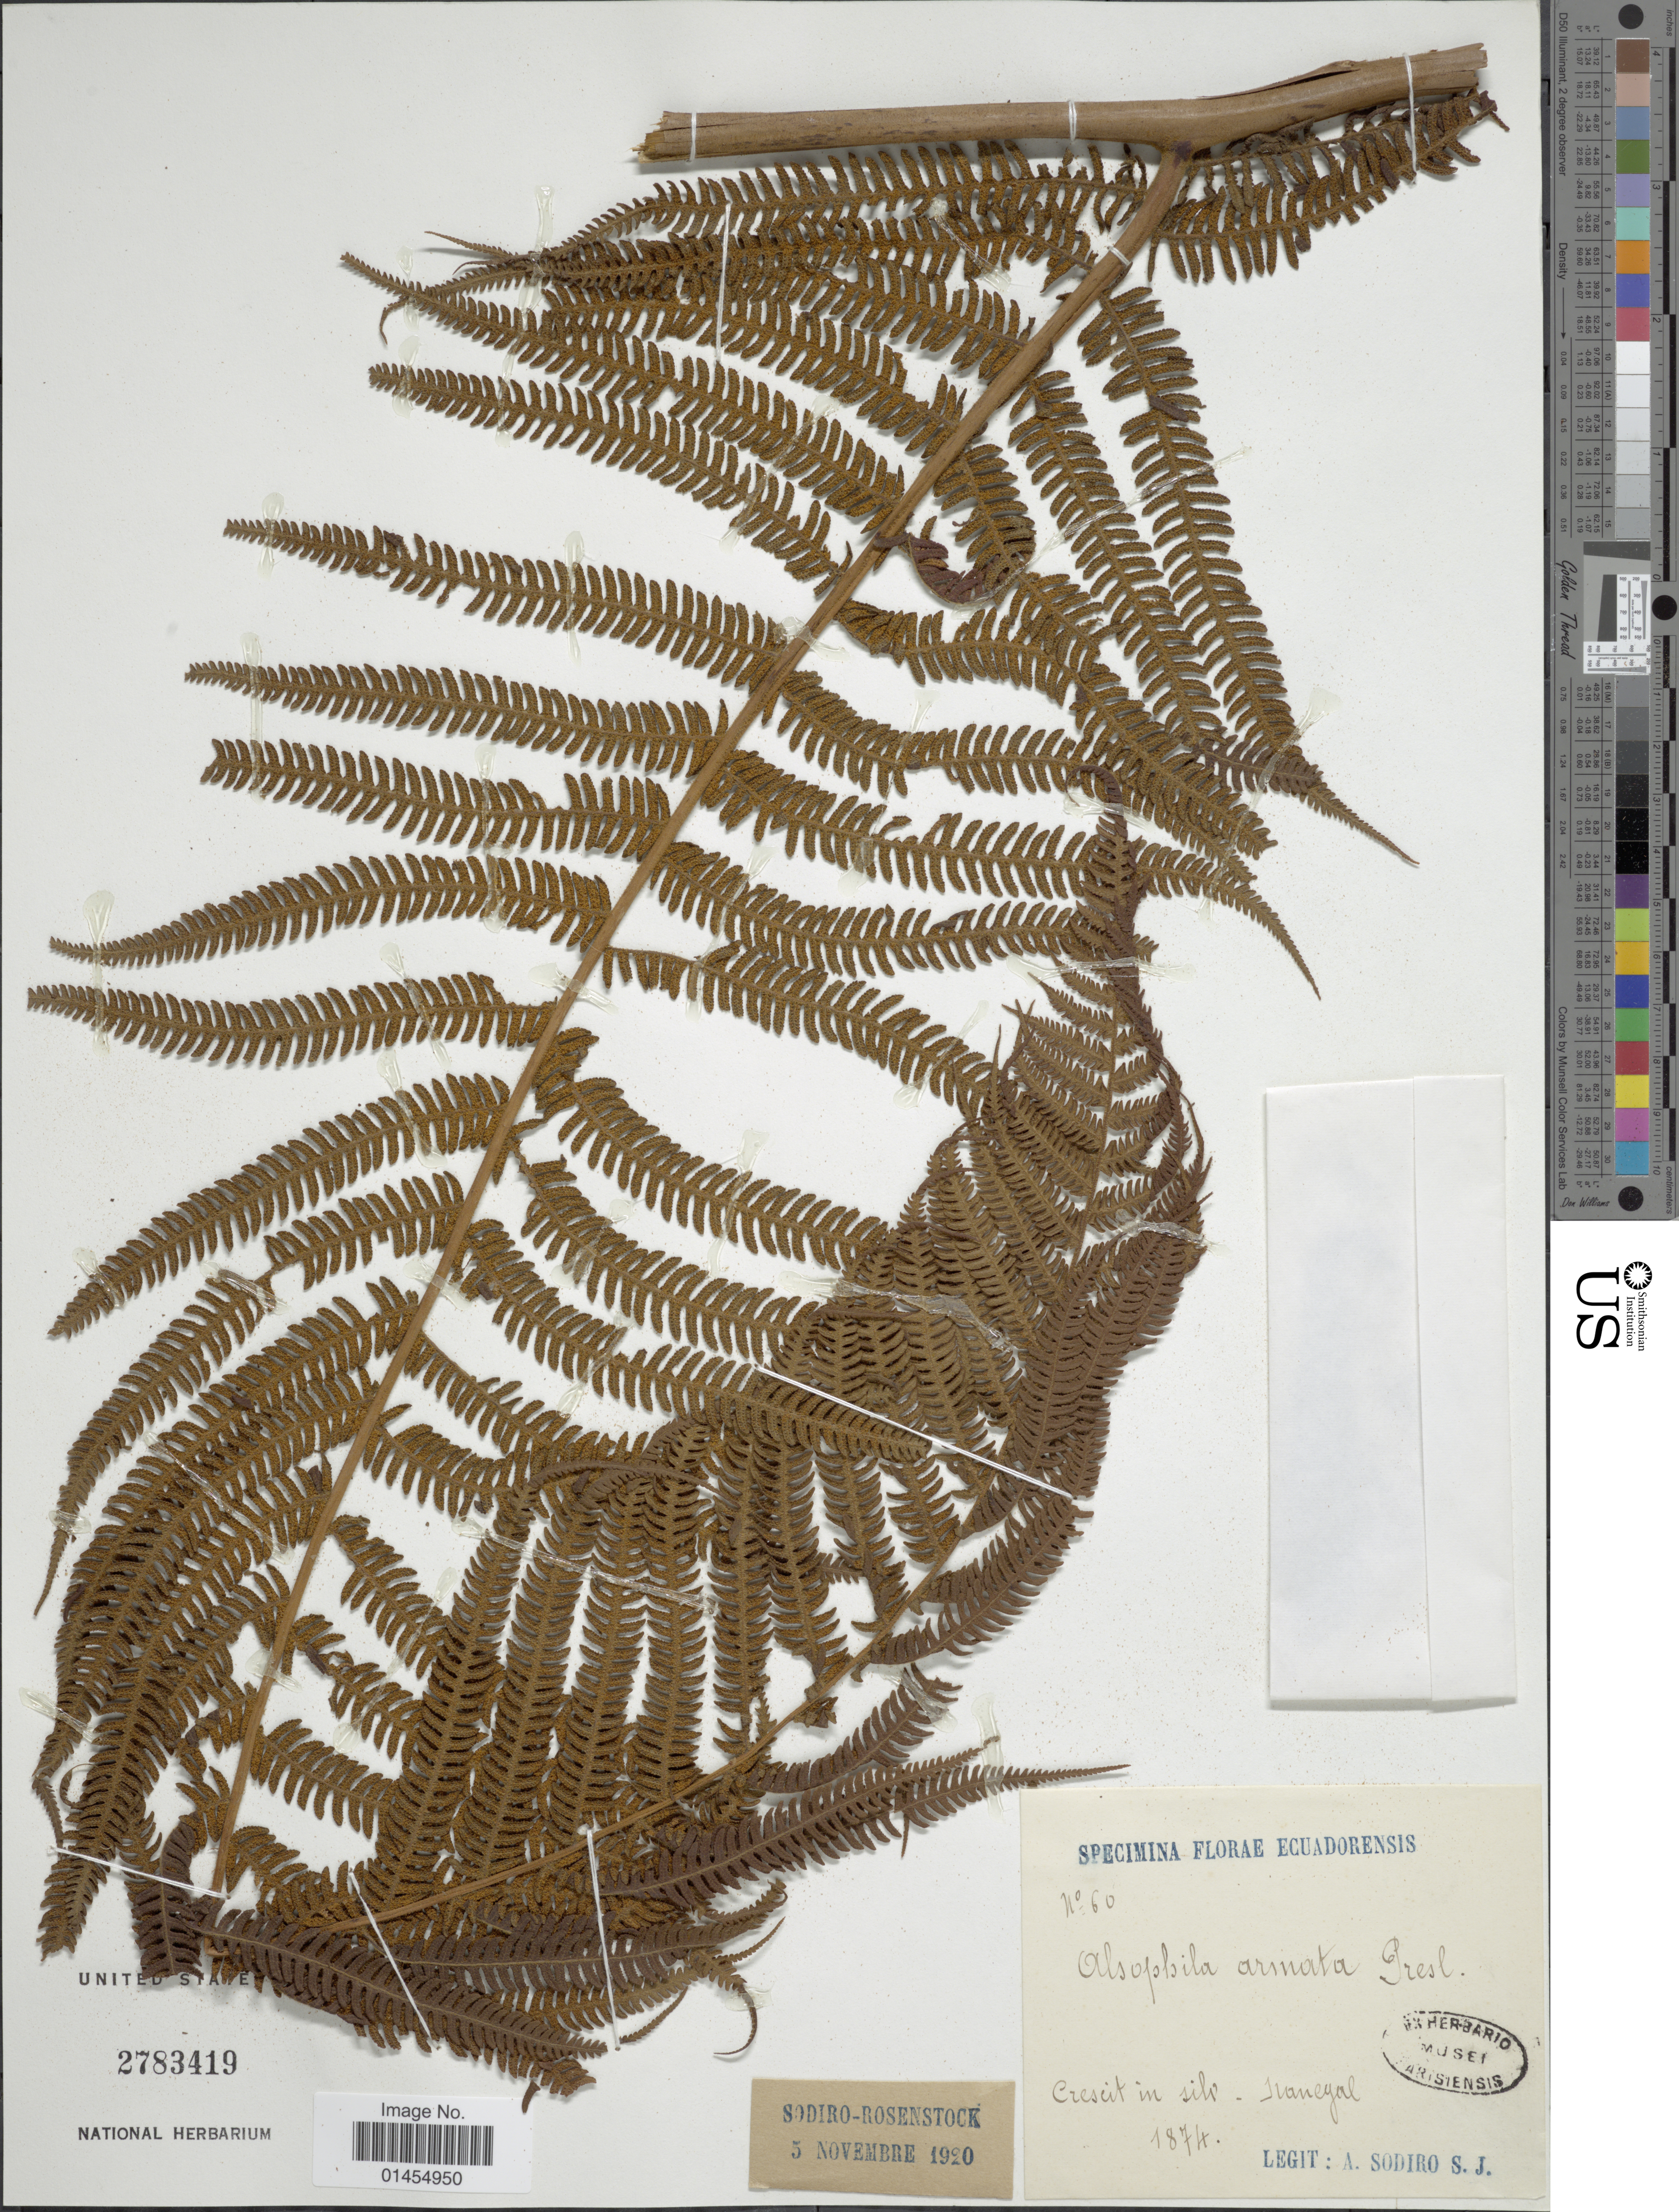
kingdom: Plantae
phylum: Tracheophyta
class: Polypodiopsida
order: Cyatheales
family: Cyatheaceae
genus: Alsophila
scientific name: Alsophila armata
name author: (Sw.) C. Presl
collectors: A. Sodiro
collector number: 60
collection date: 1874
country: Ecuador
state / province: Pichincha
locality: Crescit in silv. Nanegal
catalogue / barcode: US 2783419